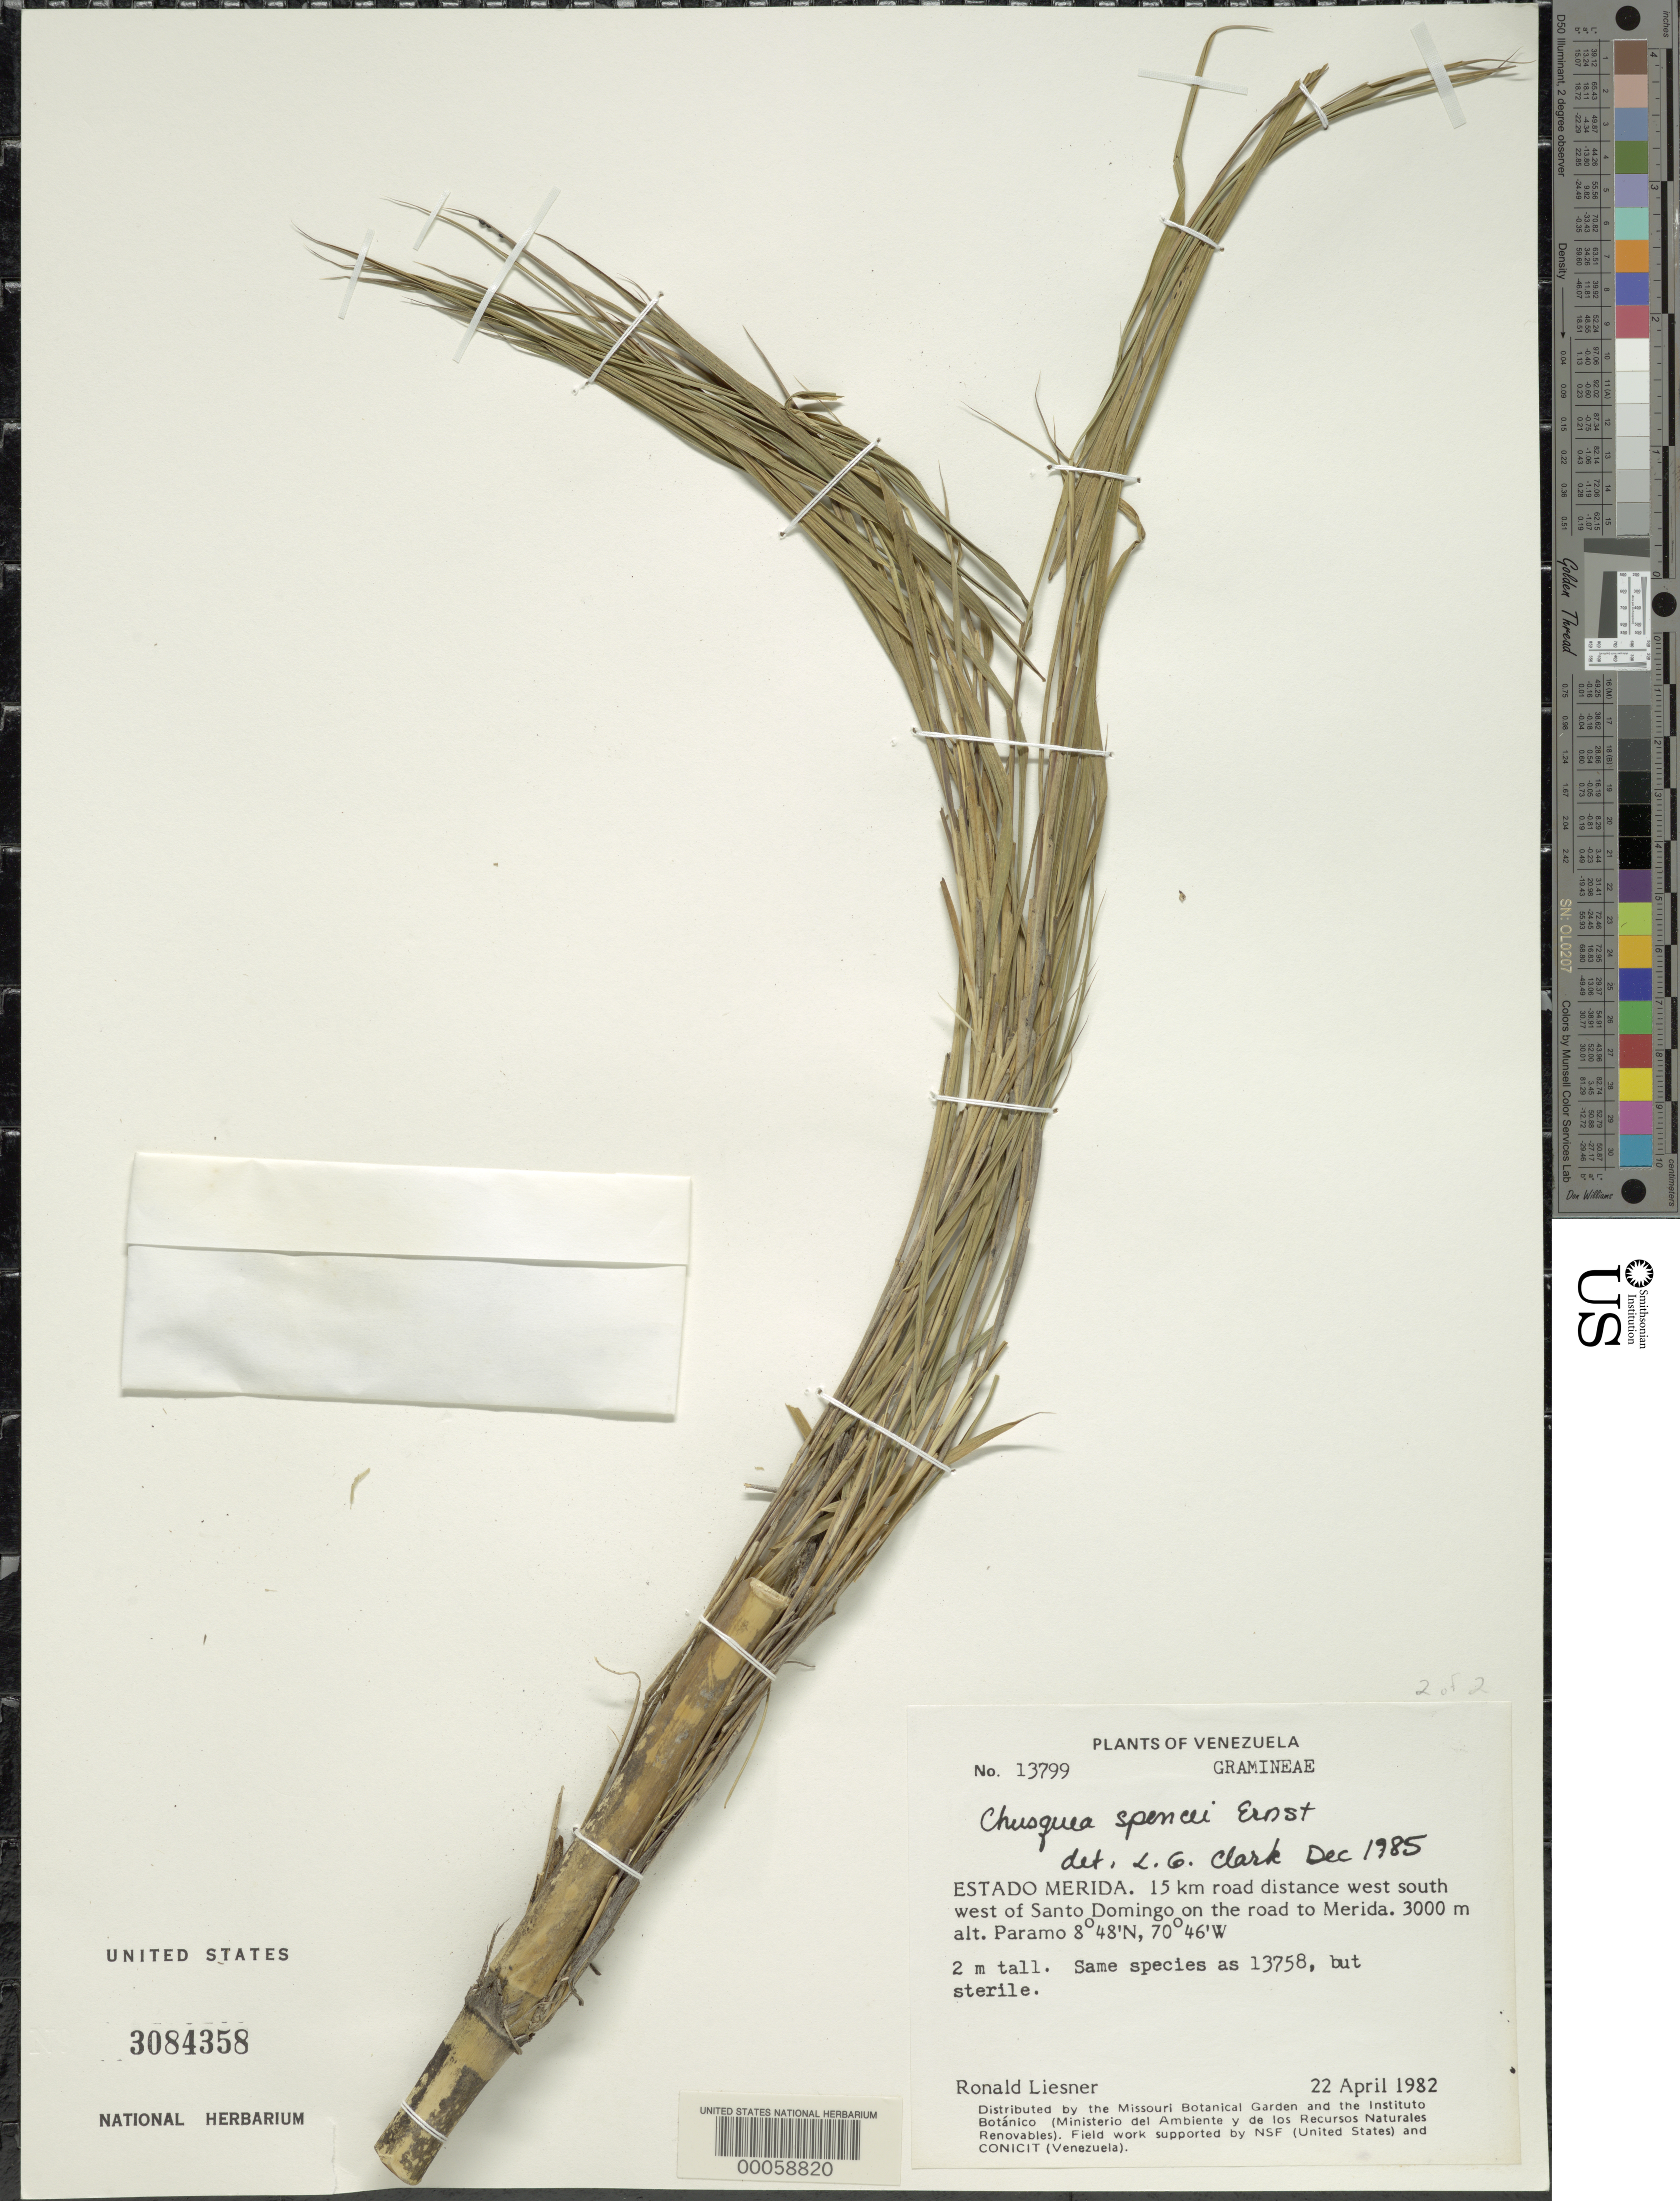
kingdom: Plantae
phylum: Tracheophyta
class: Liliopsida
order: Poales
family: Poaceae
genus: Chusquea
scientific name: Chusquea spencei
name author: Ernst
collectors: R. L. Liesner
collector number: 13799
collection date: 1982-04-22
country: Venezuela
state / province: Mérida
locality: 15 km road distance west south west of Santo Domingo on the road to Merida, Paramo.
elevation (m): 3000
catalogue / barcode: US 3084358